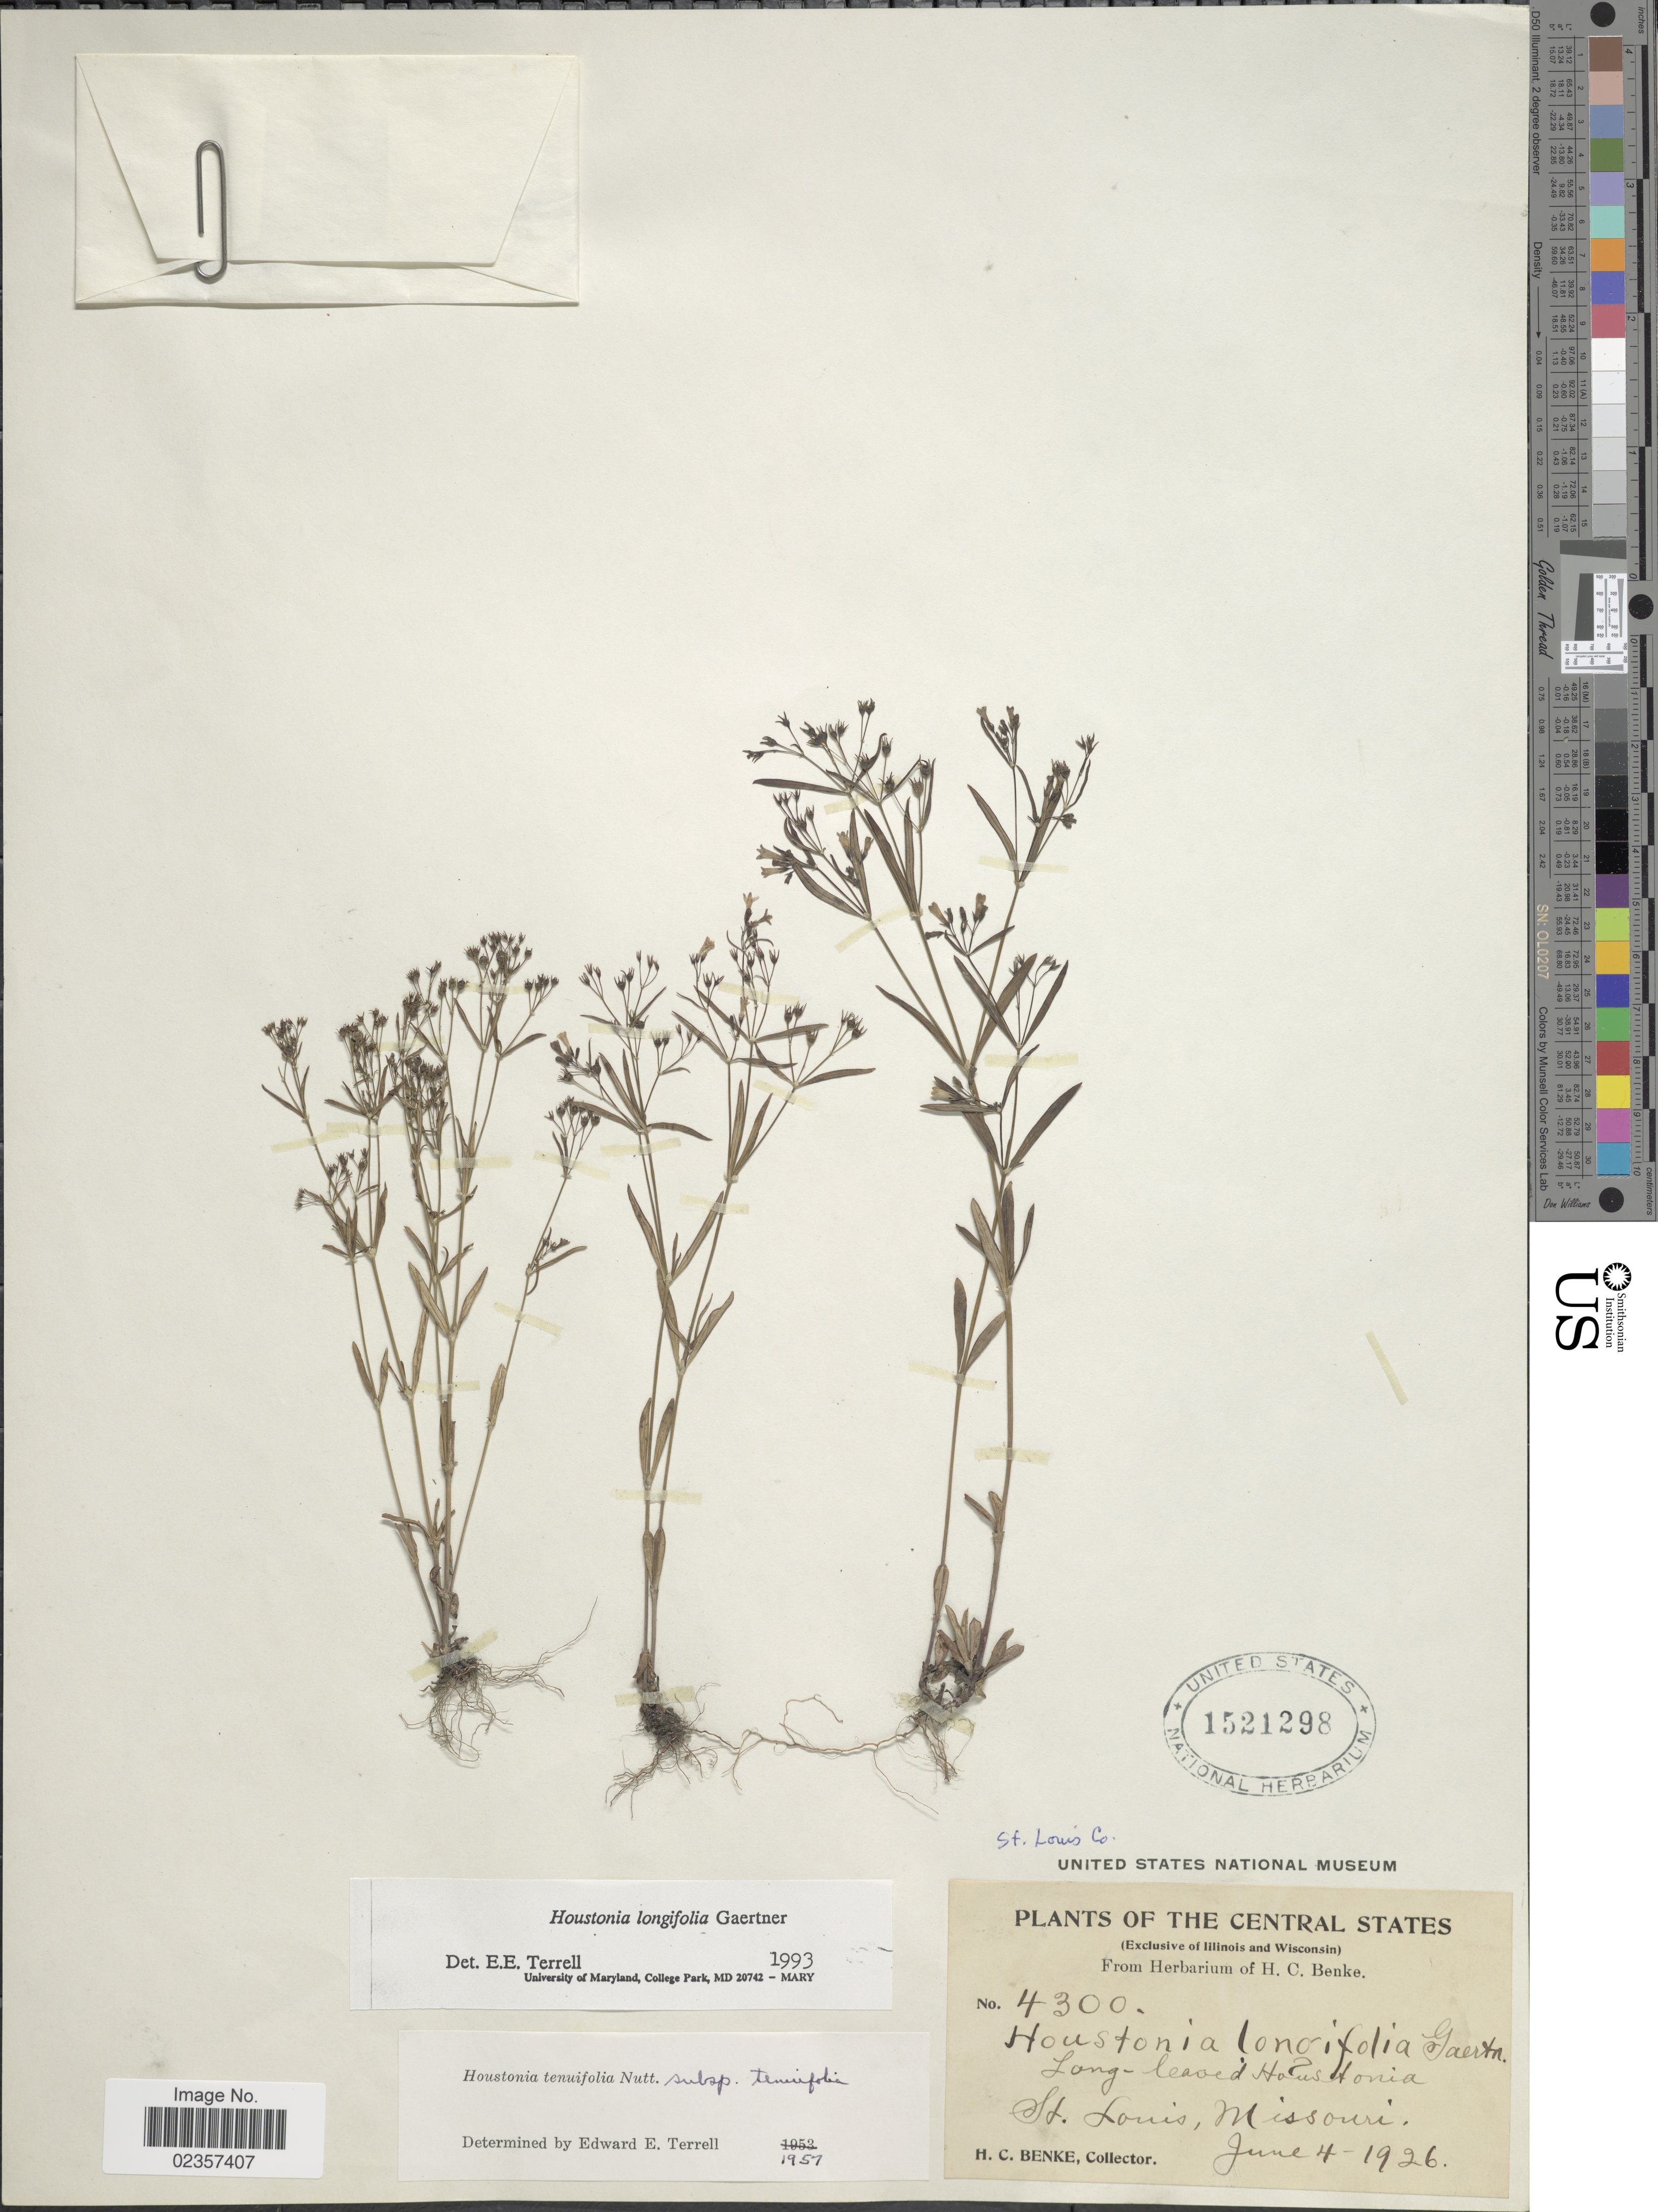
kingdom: Plantae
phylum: Tracheophyta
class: Magnoliopsida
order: Gentianales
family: Rubiaceae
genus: Houstonia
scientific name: Houstonia longifolia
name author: Gaertn.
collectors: H. Benke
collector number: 4300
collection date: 1926-06-04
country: United States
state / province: Missouri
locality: The Central States. St. Louis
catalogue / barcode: US 1521298